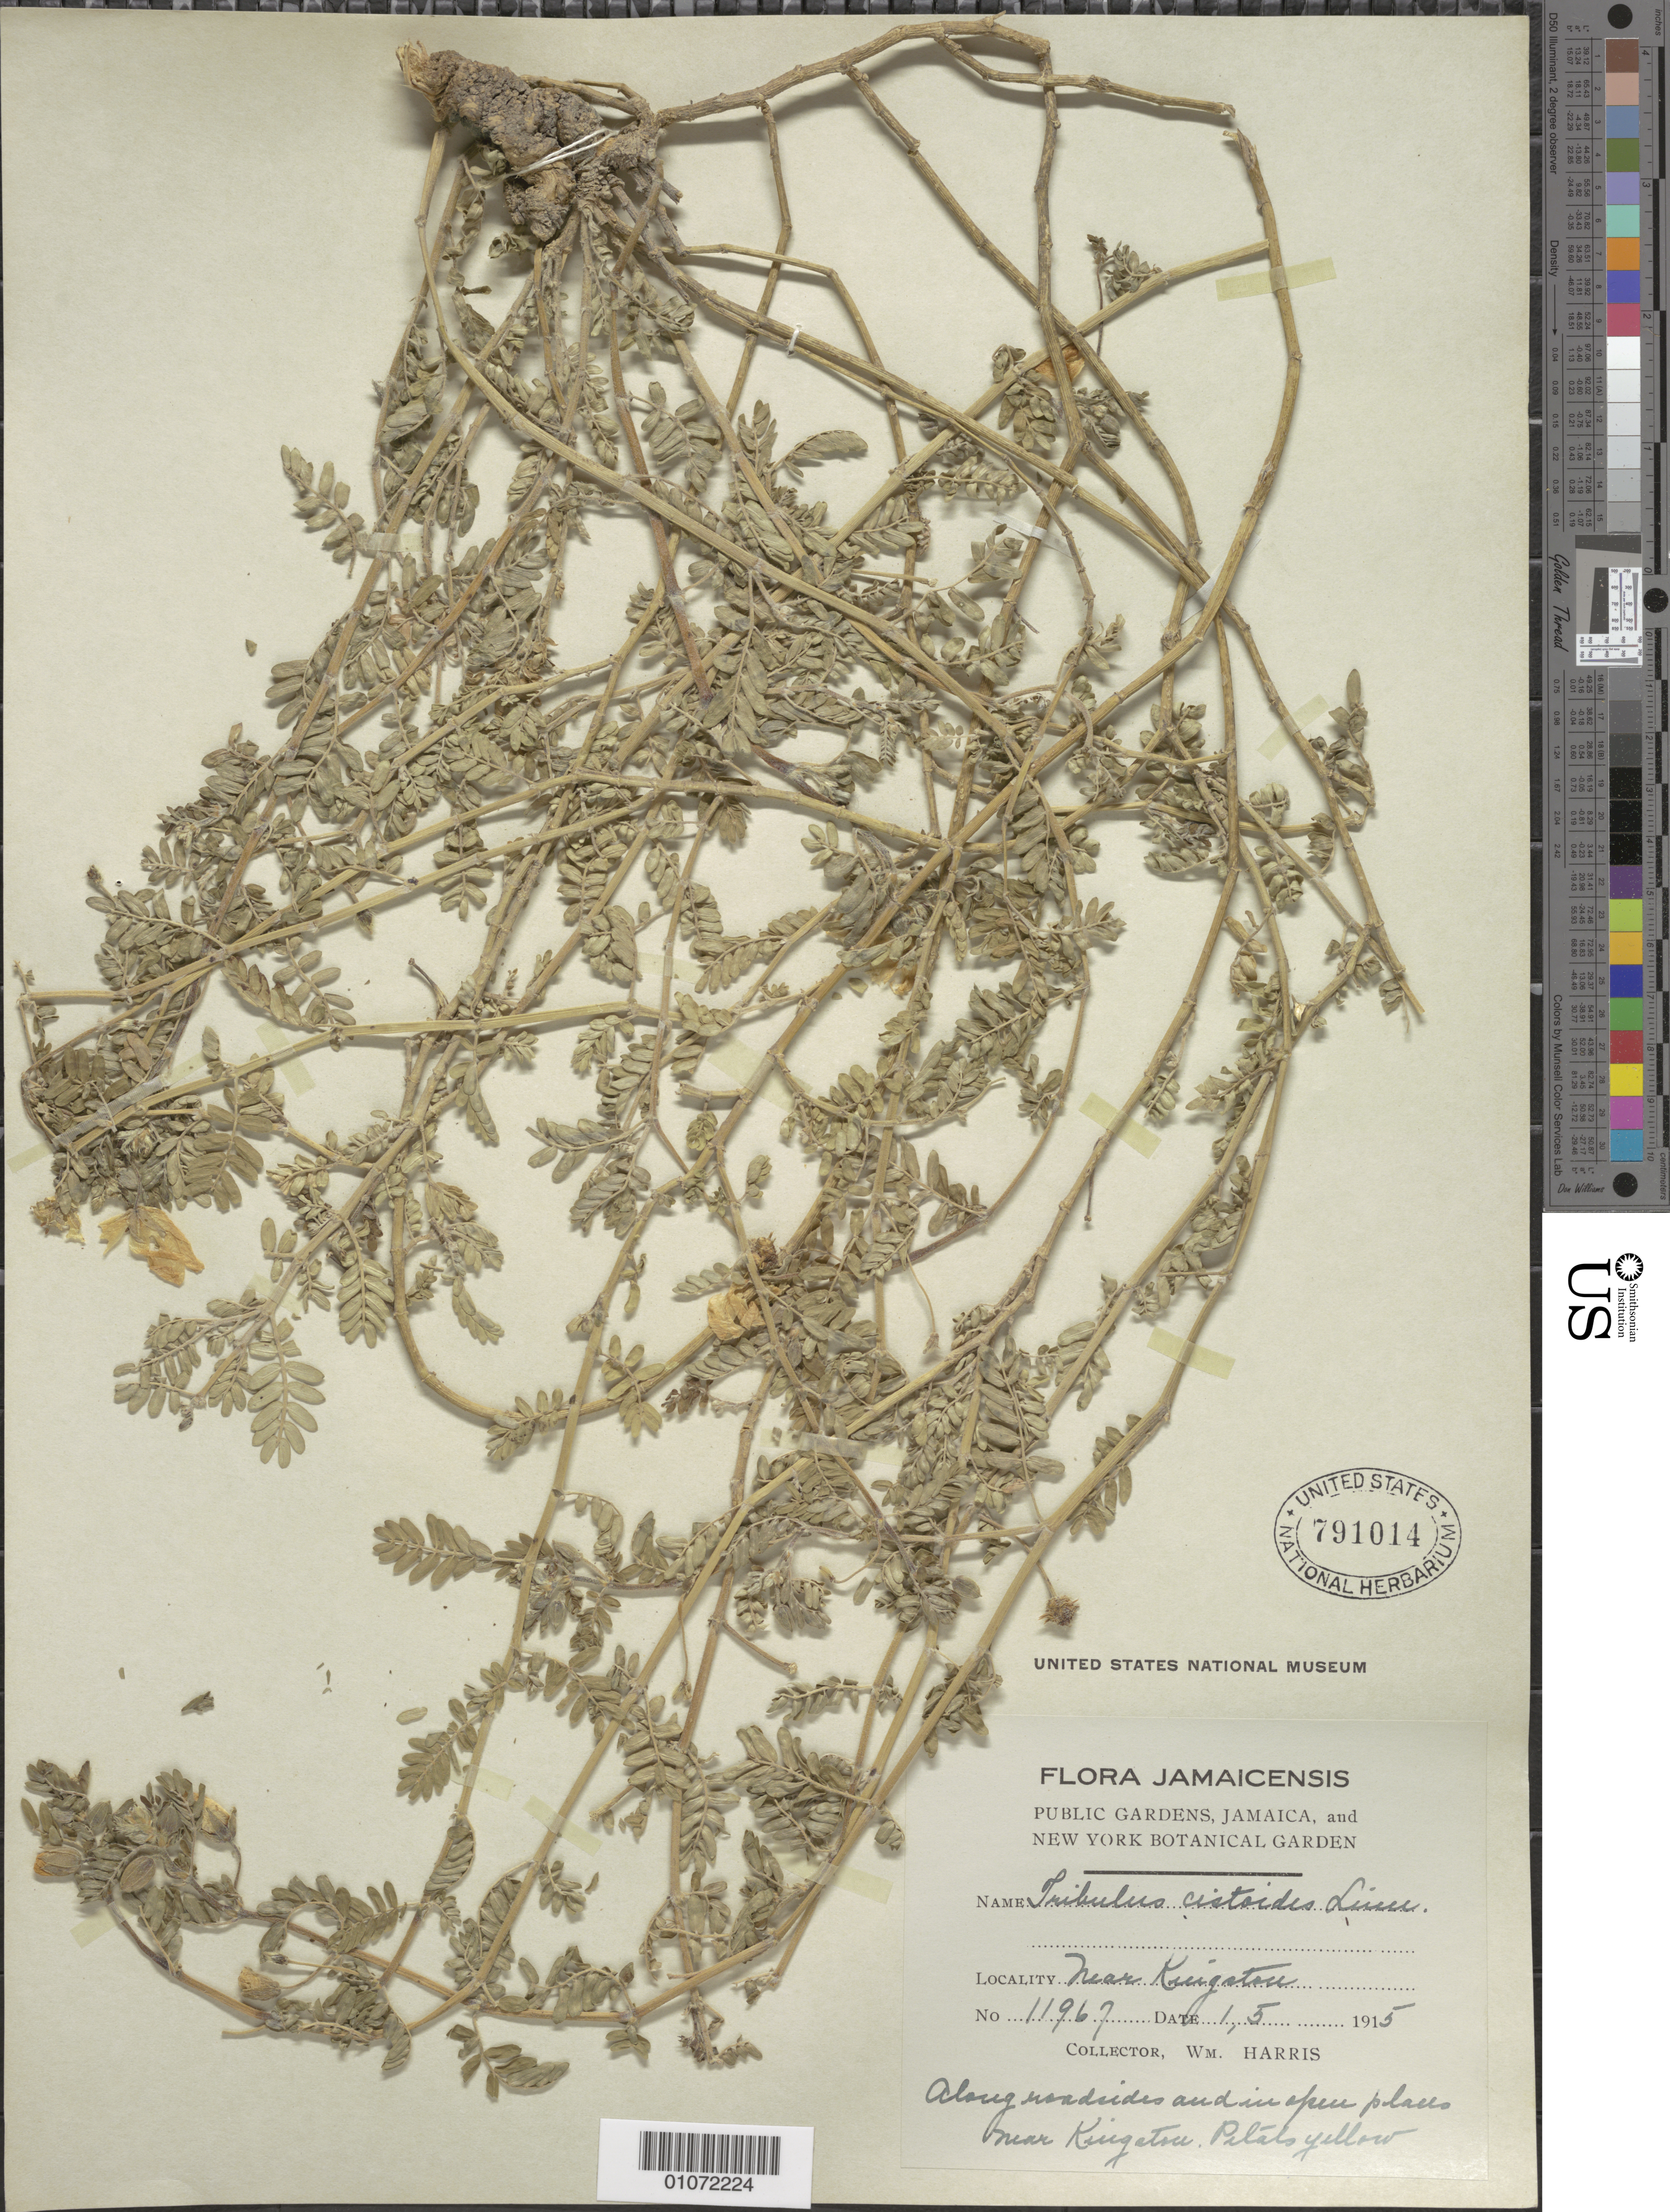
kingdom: Plantae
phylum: Tracheophyta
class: Magnoliopsida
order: Zygophyllales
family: Zygophyllaceae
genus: Tribulus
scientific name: Tribulus cistoides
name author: L.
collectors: W. Harris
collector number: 11967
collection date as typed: Jan 1915 and May 1915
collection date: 1915-01,1915-05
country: Jamaica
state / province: Kingston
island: Jamaica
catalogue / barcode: US 791014